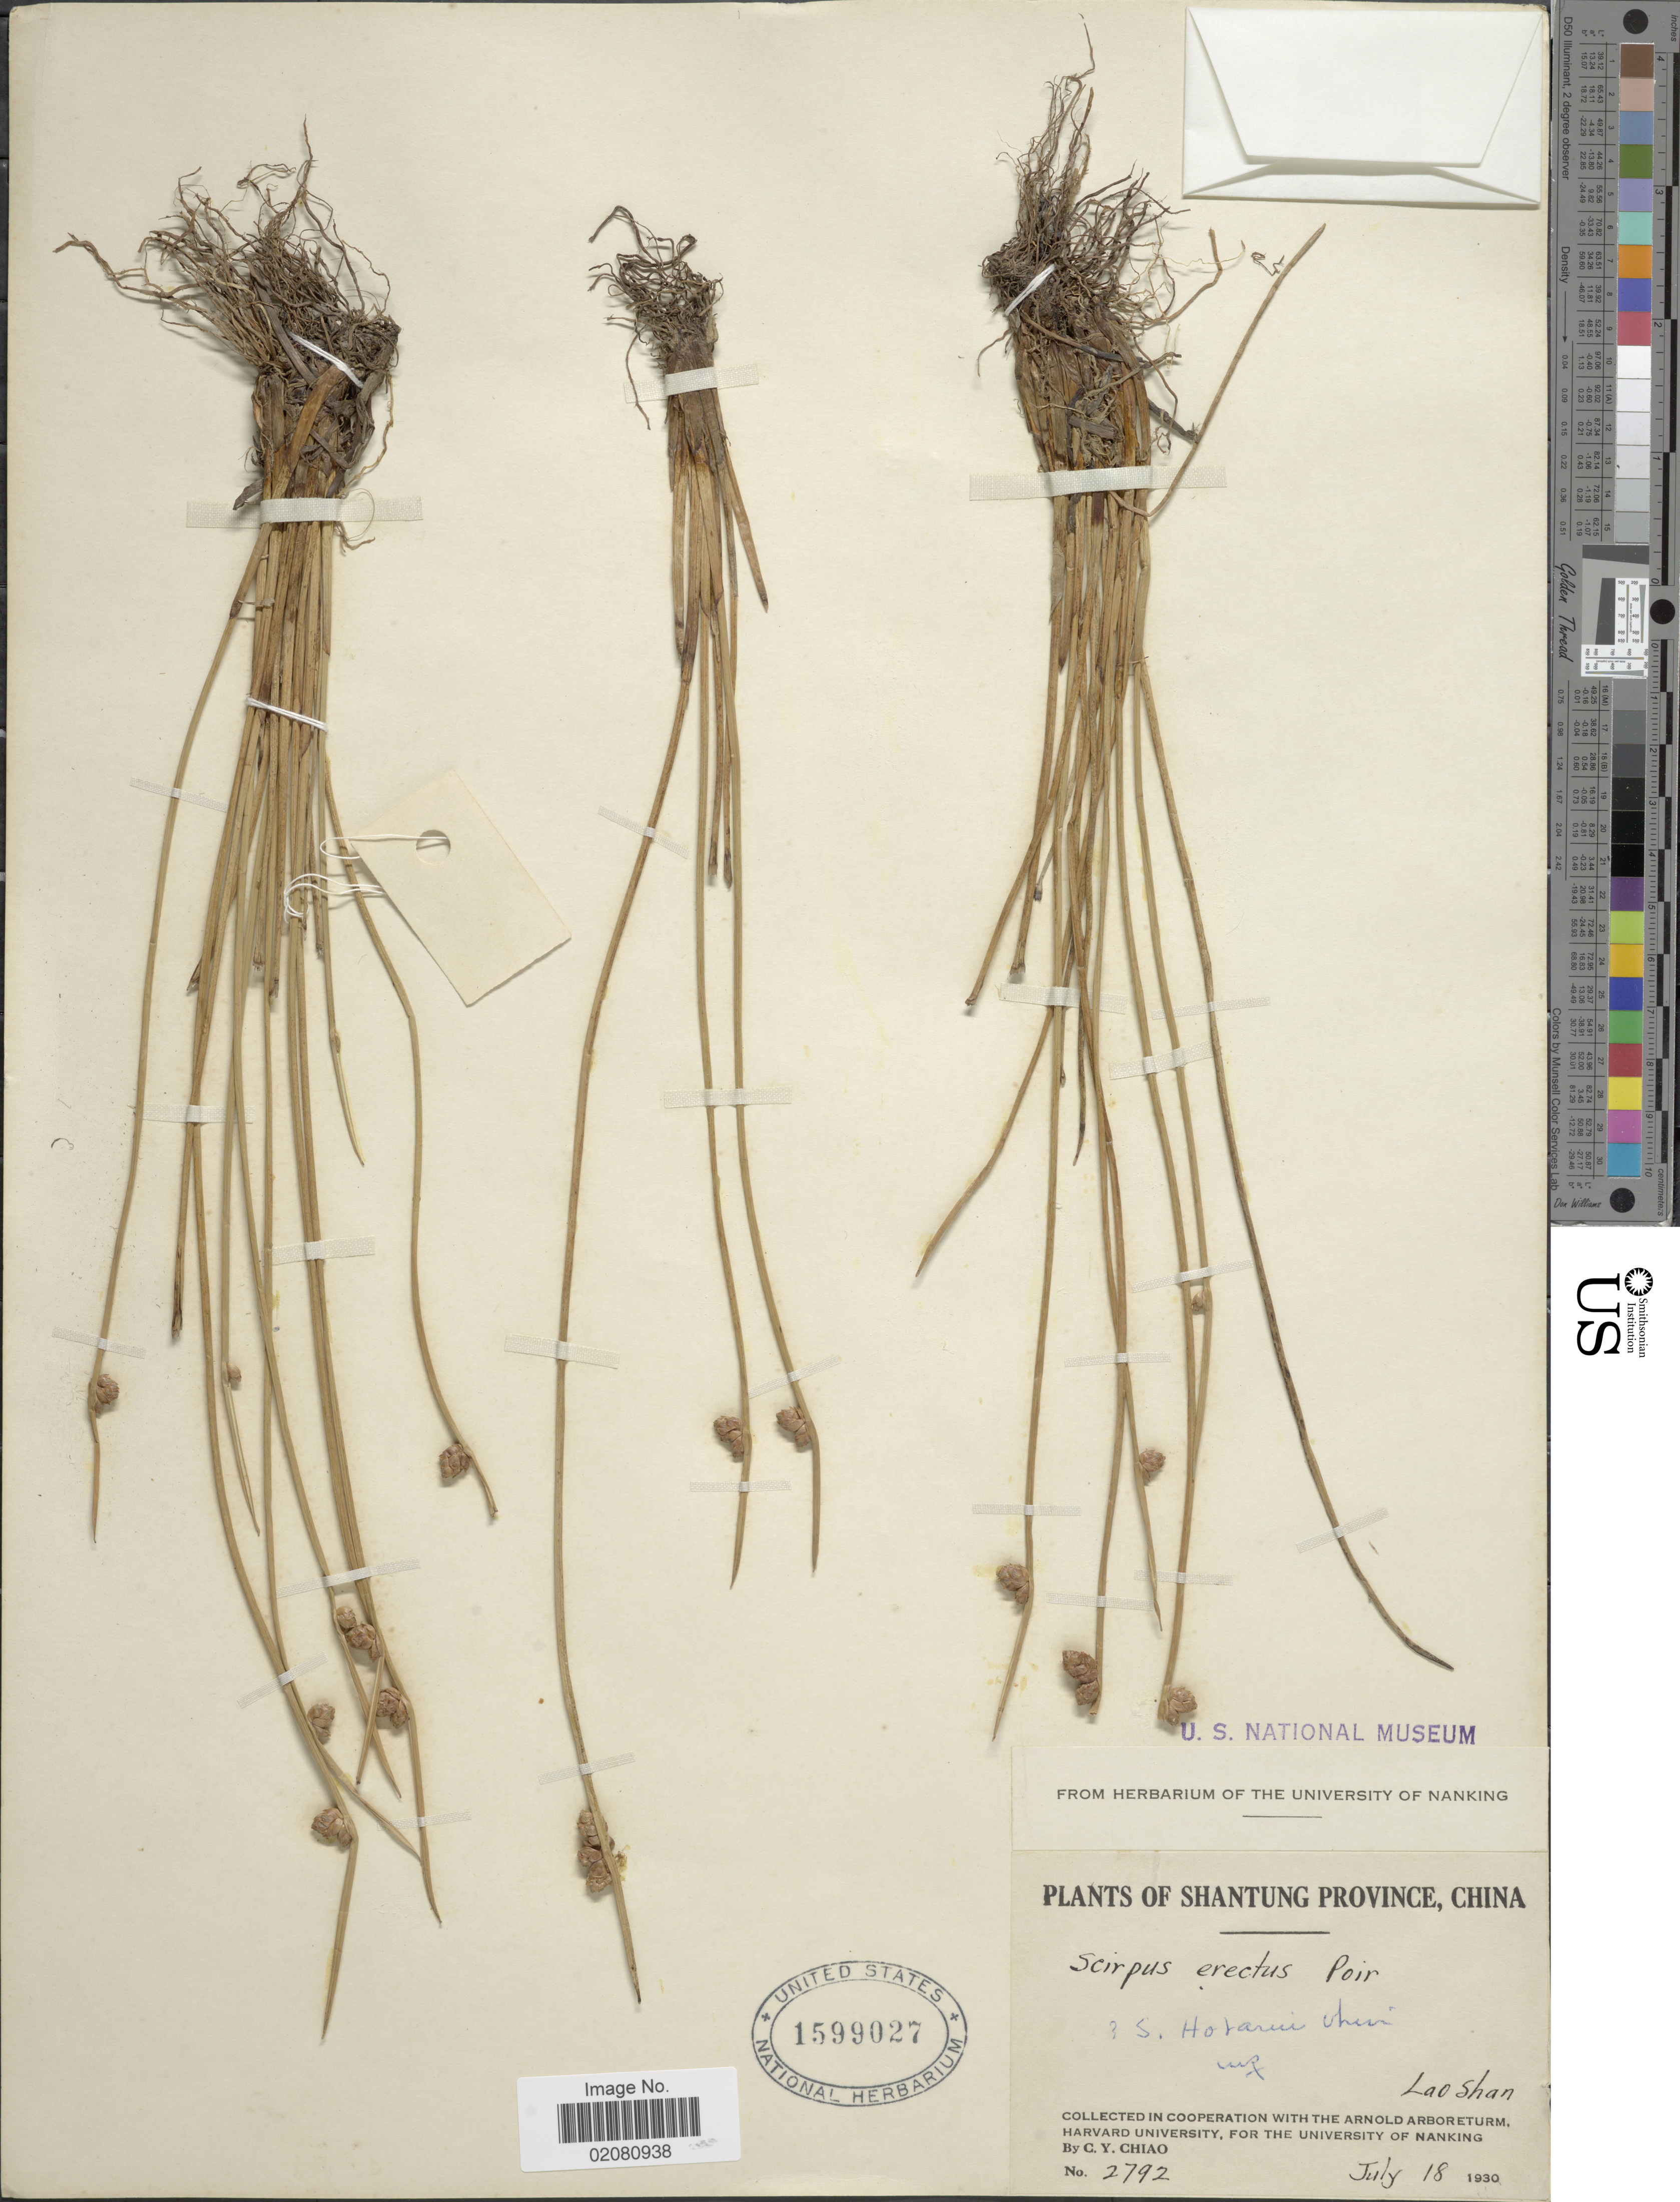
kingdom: Plantae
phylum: Tracheophyta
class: Liliopsida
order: Poales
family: Cyperaceae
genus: Schoenoplectus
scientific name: Schoenoplectus juncoides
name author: (Roxb.) Palla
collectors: C. Y. Chiao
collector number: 2792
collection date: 1930-07-18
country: China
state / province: Shandong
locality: Shantung Province. Lao Shan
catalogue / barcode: US 1599027